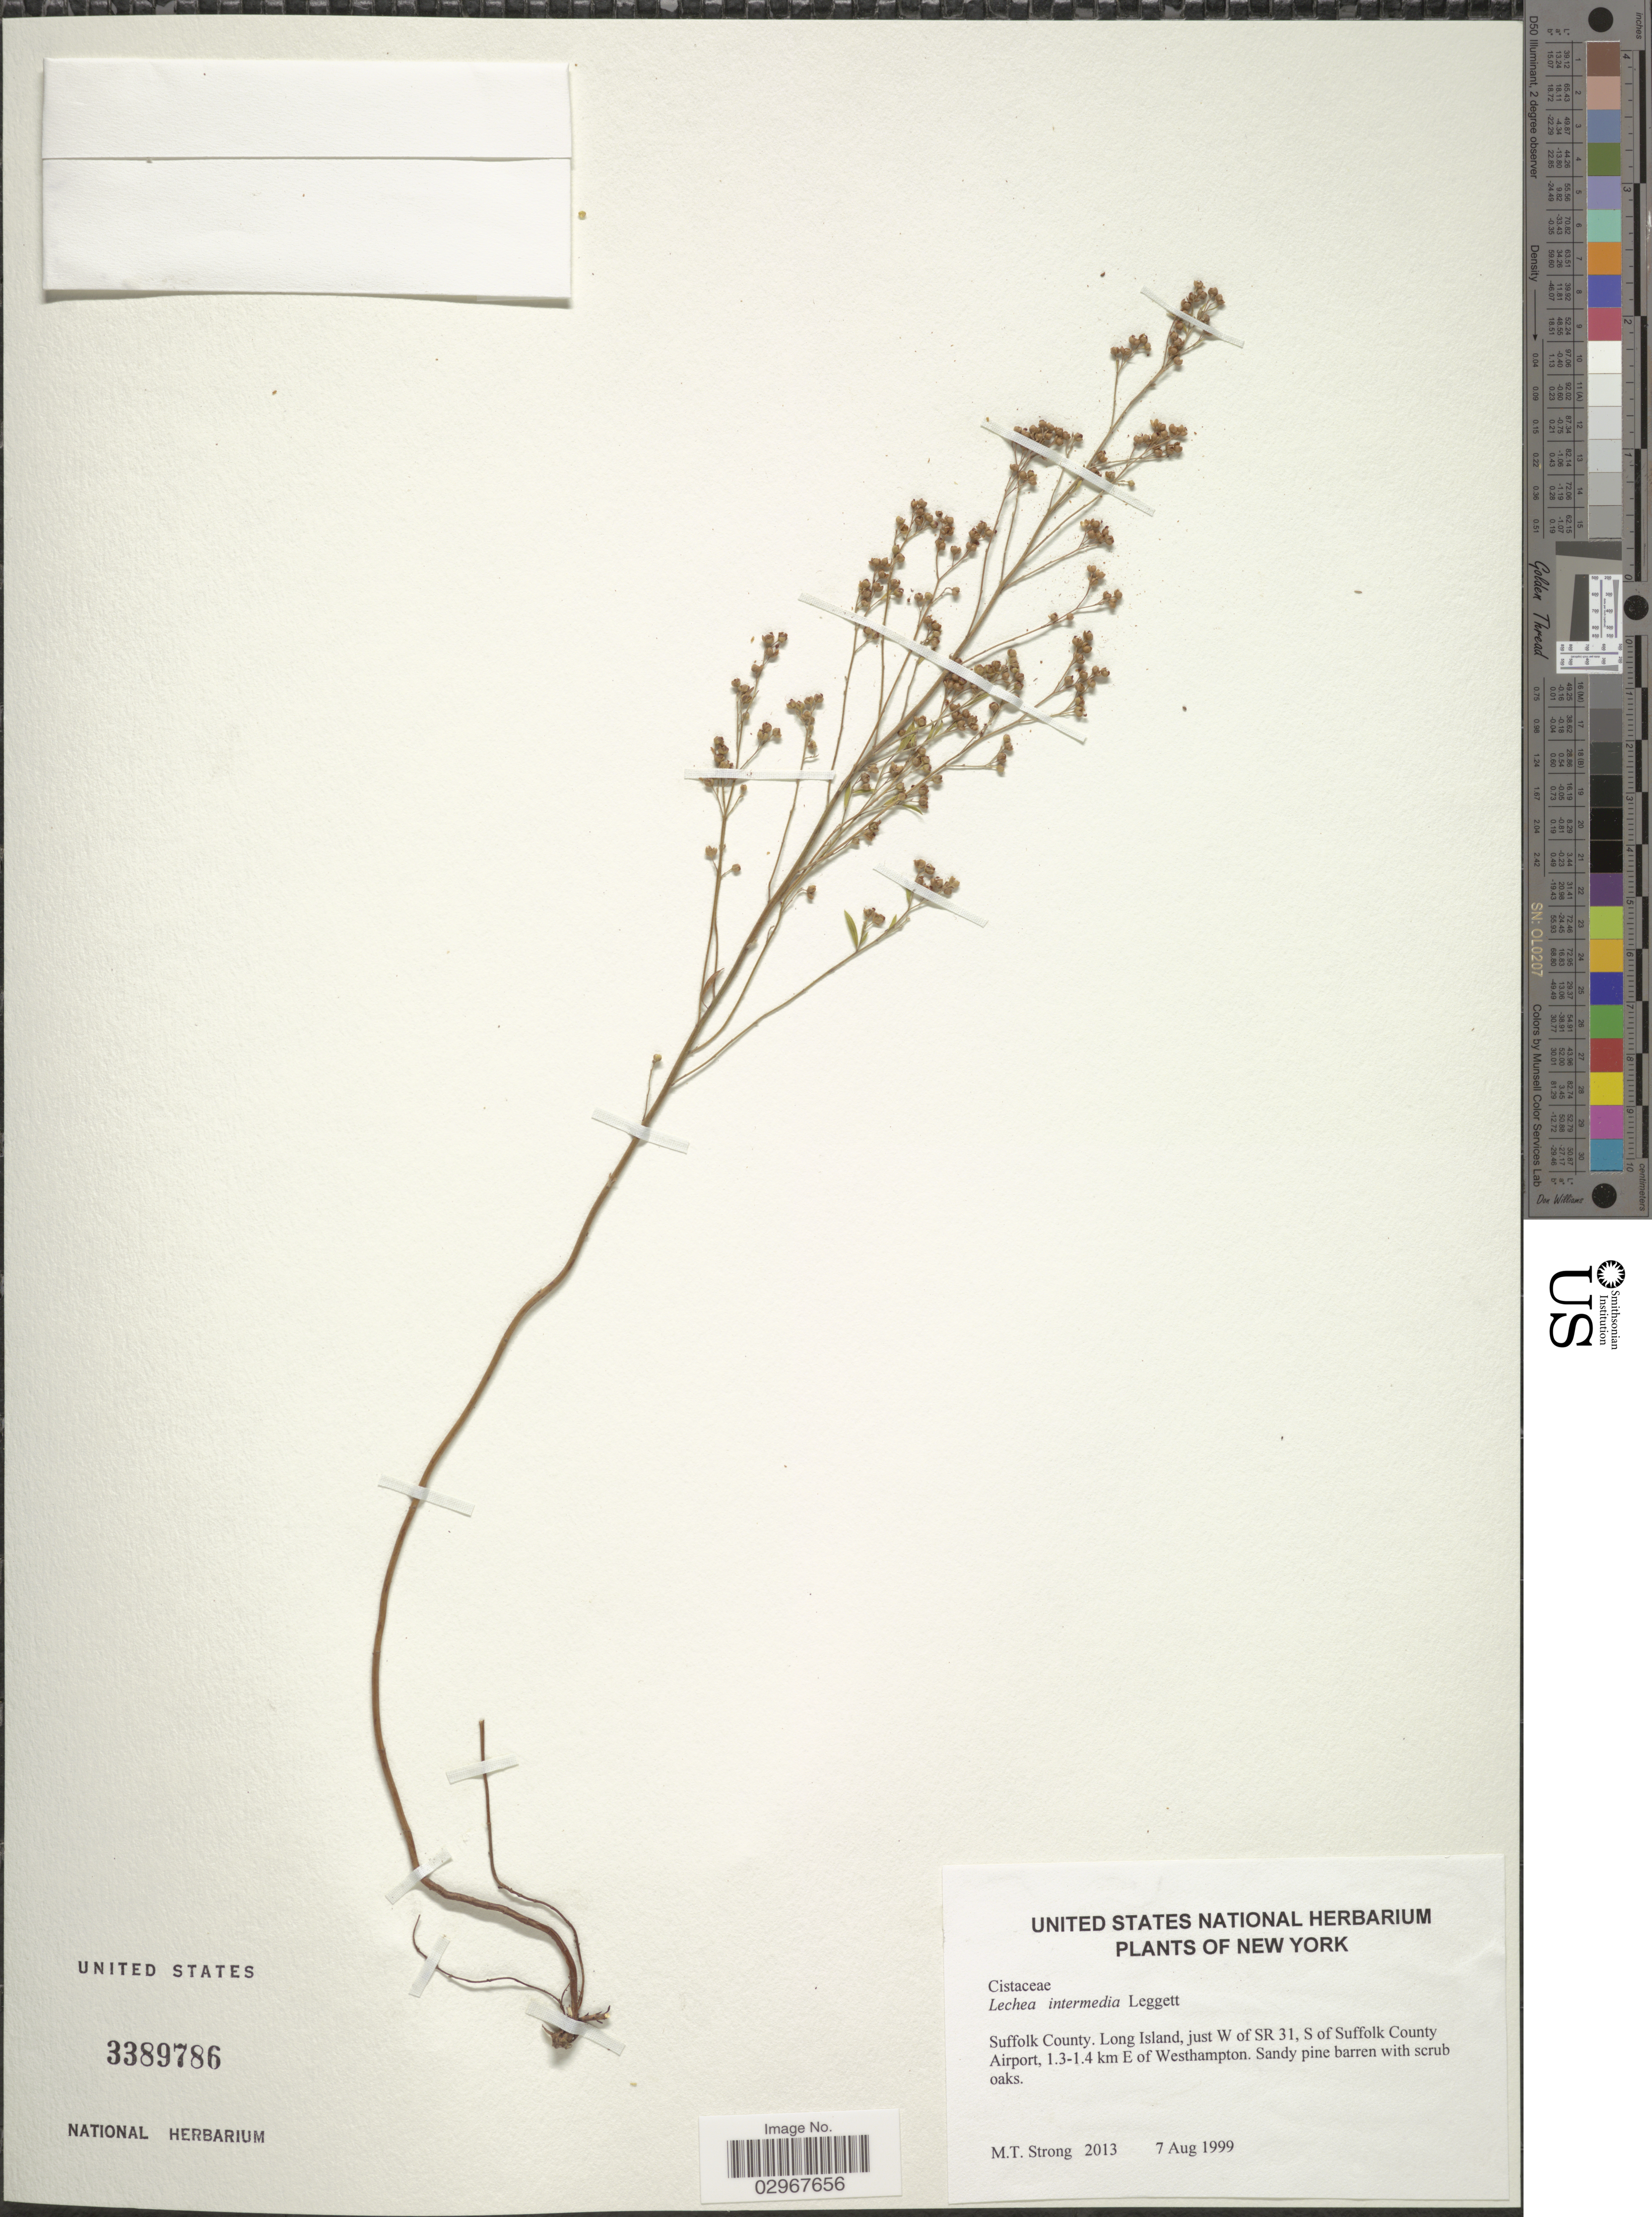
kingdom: Plantae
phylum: Tracheophyta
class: Magnoliopsida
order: Malvales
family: Cistaceae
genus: Lechea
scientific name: Lechea intermedia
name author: Legg. ex Britton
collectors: M. T. Strong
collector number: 2013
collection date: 1999-08-07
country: United States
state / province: New York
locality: Suffolk County. Long Island, just W of SR 31, S of Suffolk County Airport, 1.3-1.4 km E of Westhampton.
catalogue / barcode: US 3389786